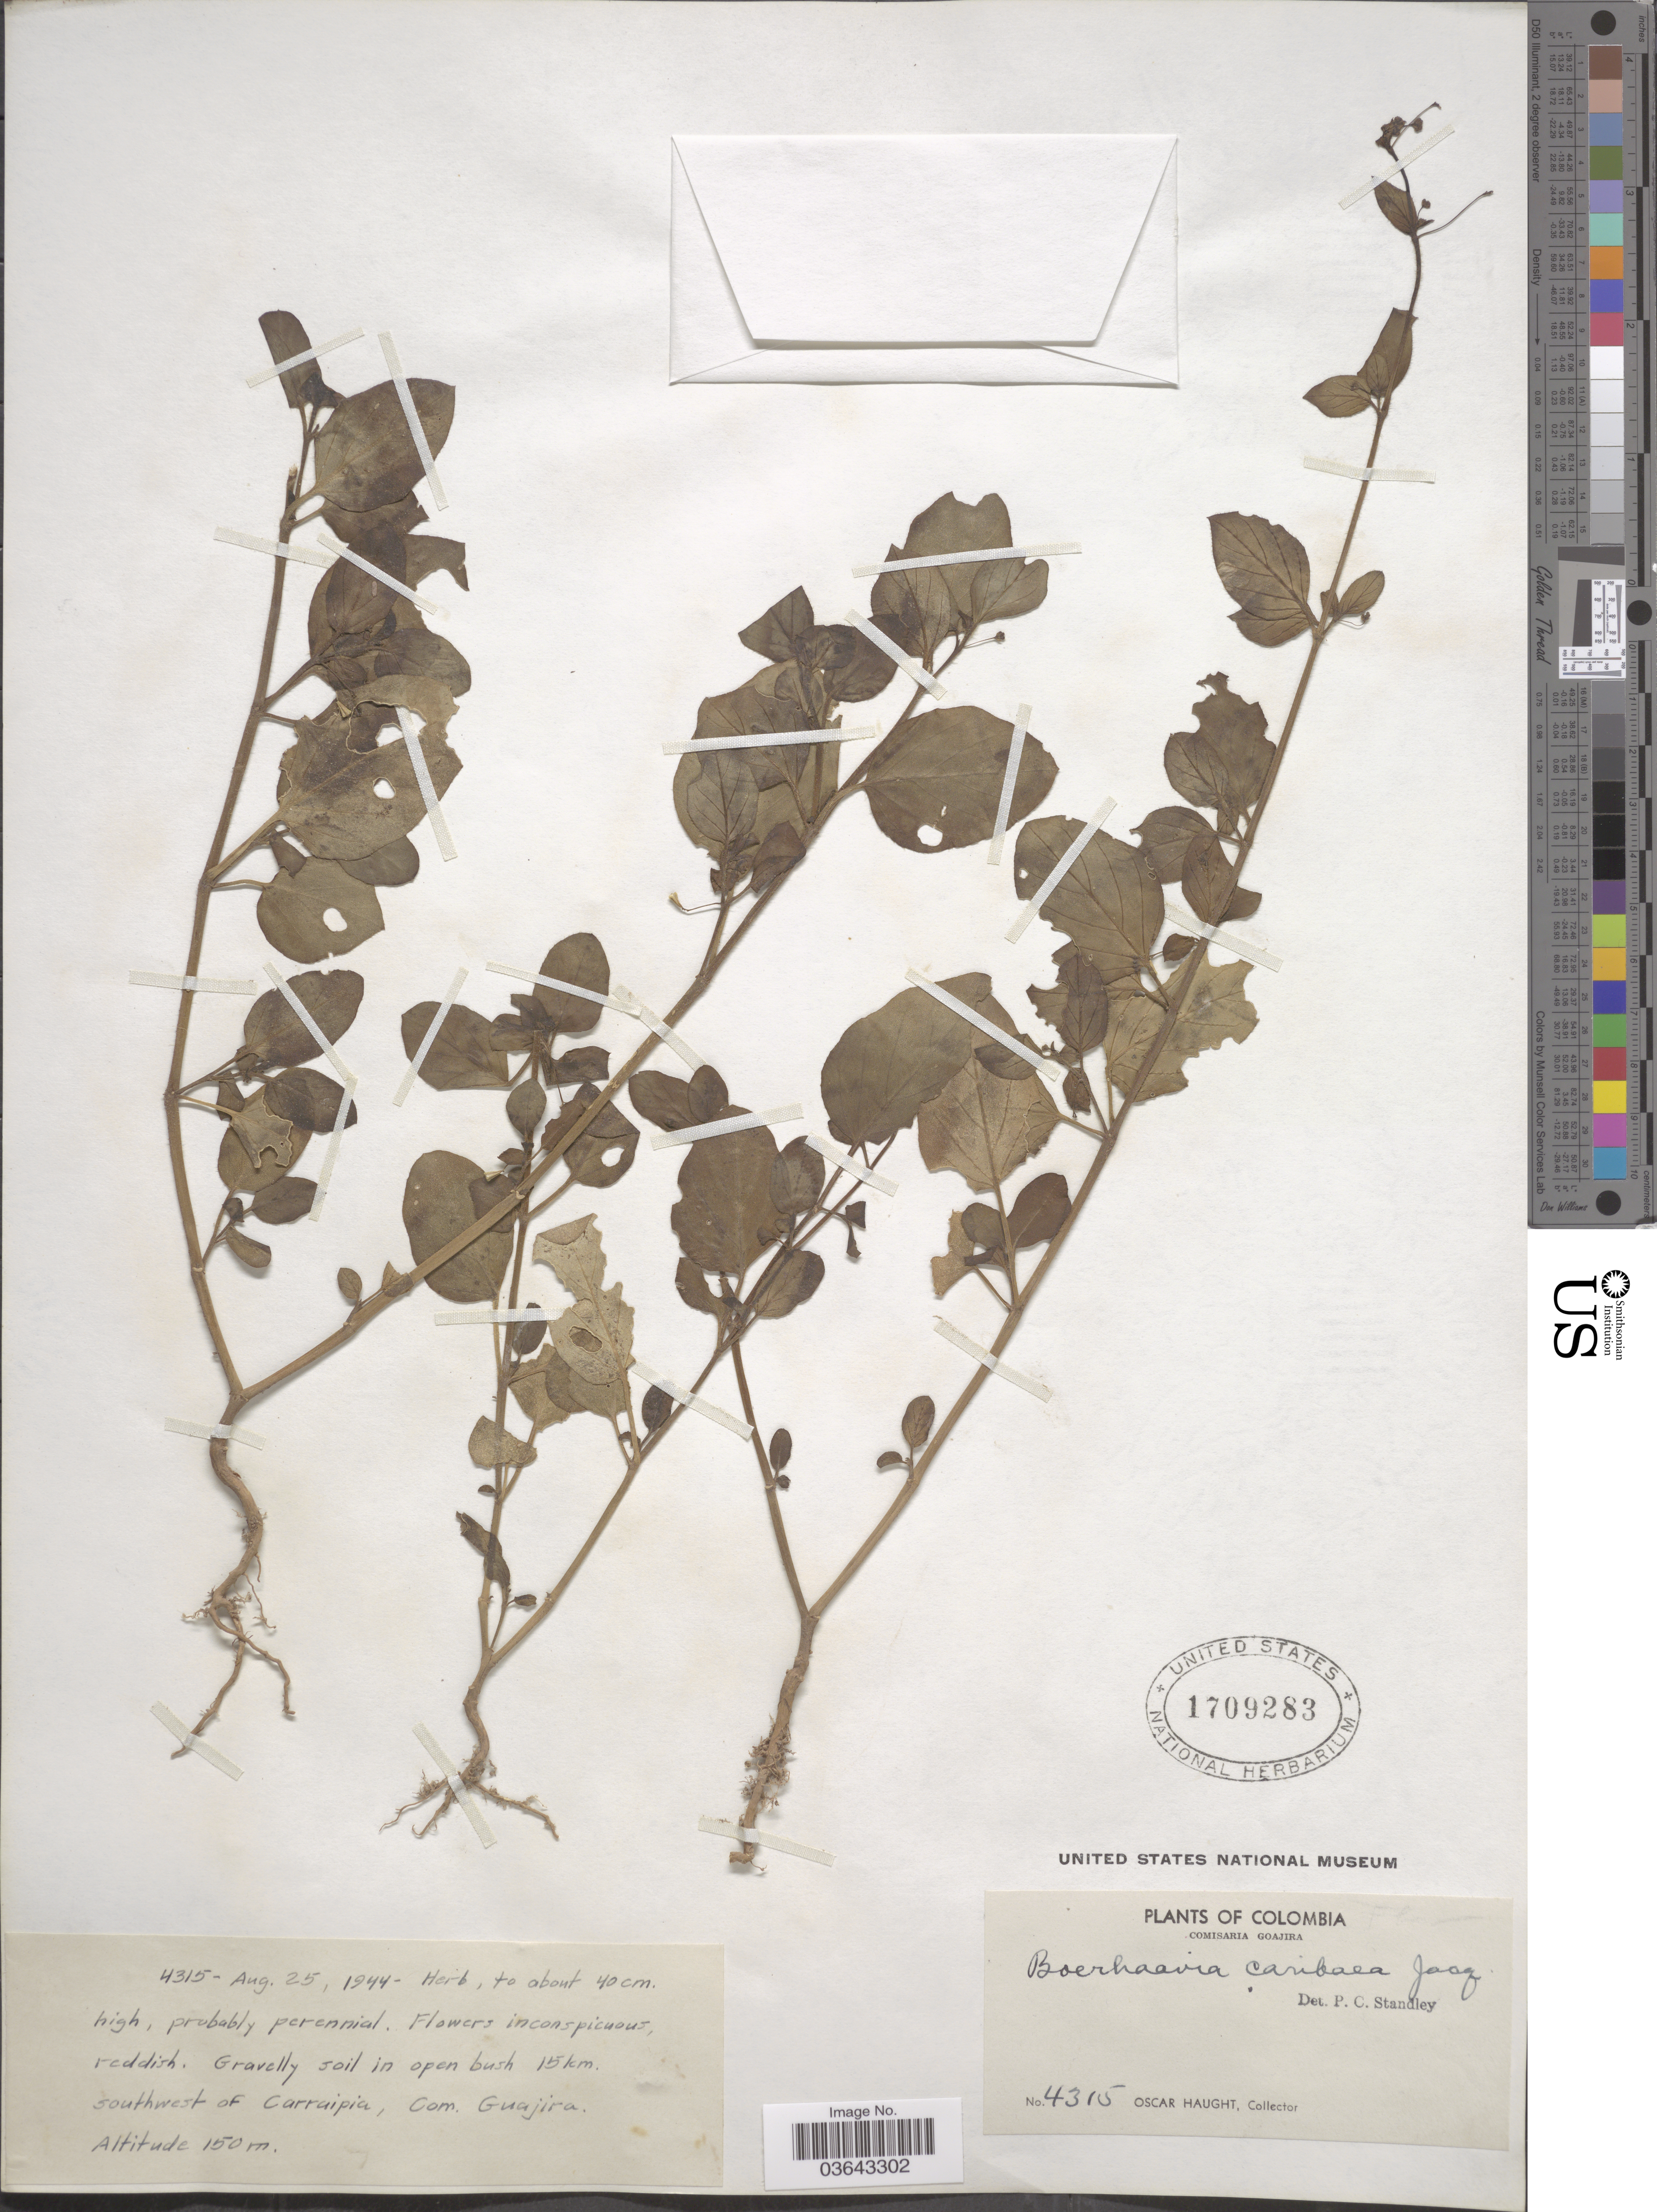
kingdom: Plantae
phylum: Tracheophyta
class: Magnoliopsida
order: Caryophyllales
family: Nyctaginaceae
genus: Boerhavia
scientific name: Boerhavia diffusa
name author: L.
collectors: O. Haught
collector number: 4315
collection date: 1944-08-25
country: Colombia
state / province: La Guajira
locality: Comisaria Goajira. 15 km. southwest of Carraipia.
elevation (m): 150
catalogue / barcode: US 1709283